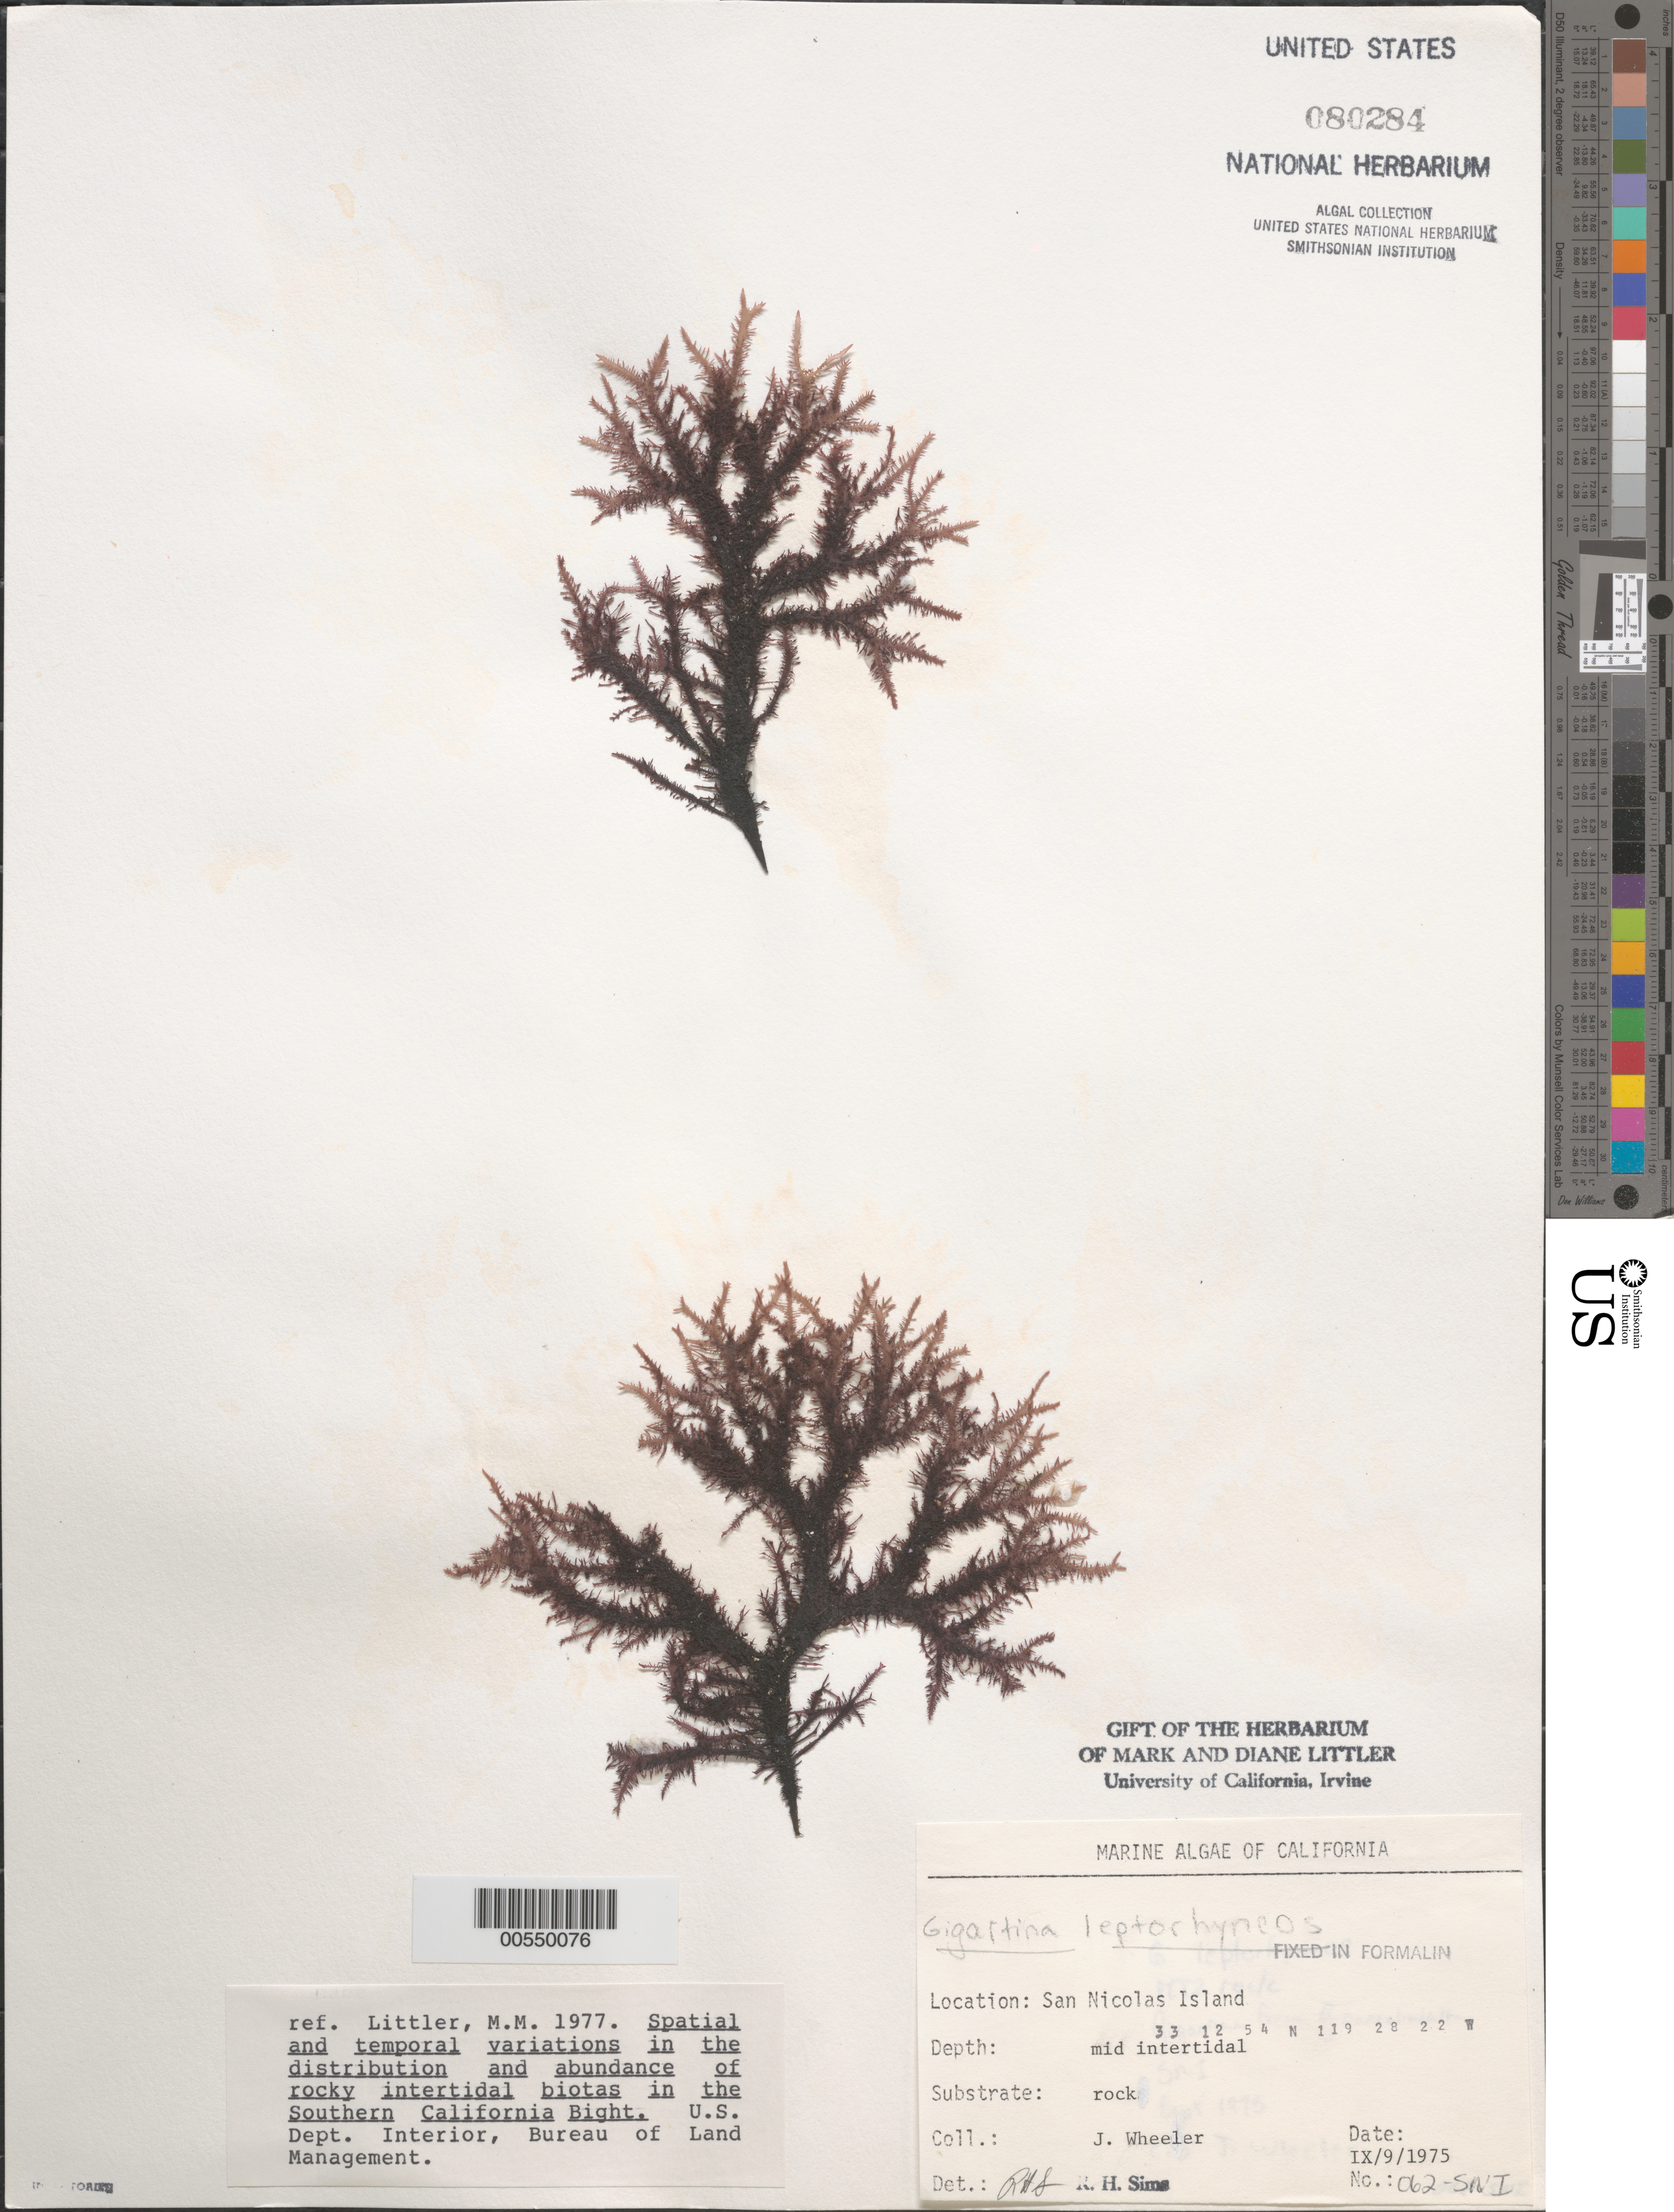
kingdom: Plantae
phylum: Rhodophyta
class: Florideophyceae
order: Gigartinales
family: Gigartinaceae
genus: Mazzaella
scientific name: Mazzaella leptorhynchos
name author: (J. Agardh) Leister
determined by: Algae name updating Project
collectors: J. L. Wheeler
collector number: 062-sni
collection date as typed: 09 Sep 1975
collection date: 1975-09-09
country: United States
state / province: California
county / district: Ventura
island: San Nicolas Island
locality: Dutch Harbor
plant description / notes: BLM-SOCALBIGHT Rocky Intertidal Survey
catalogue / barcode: US 80284